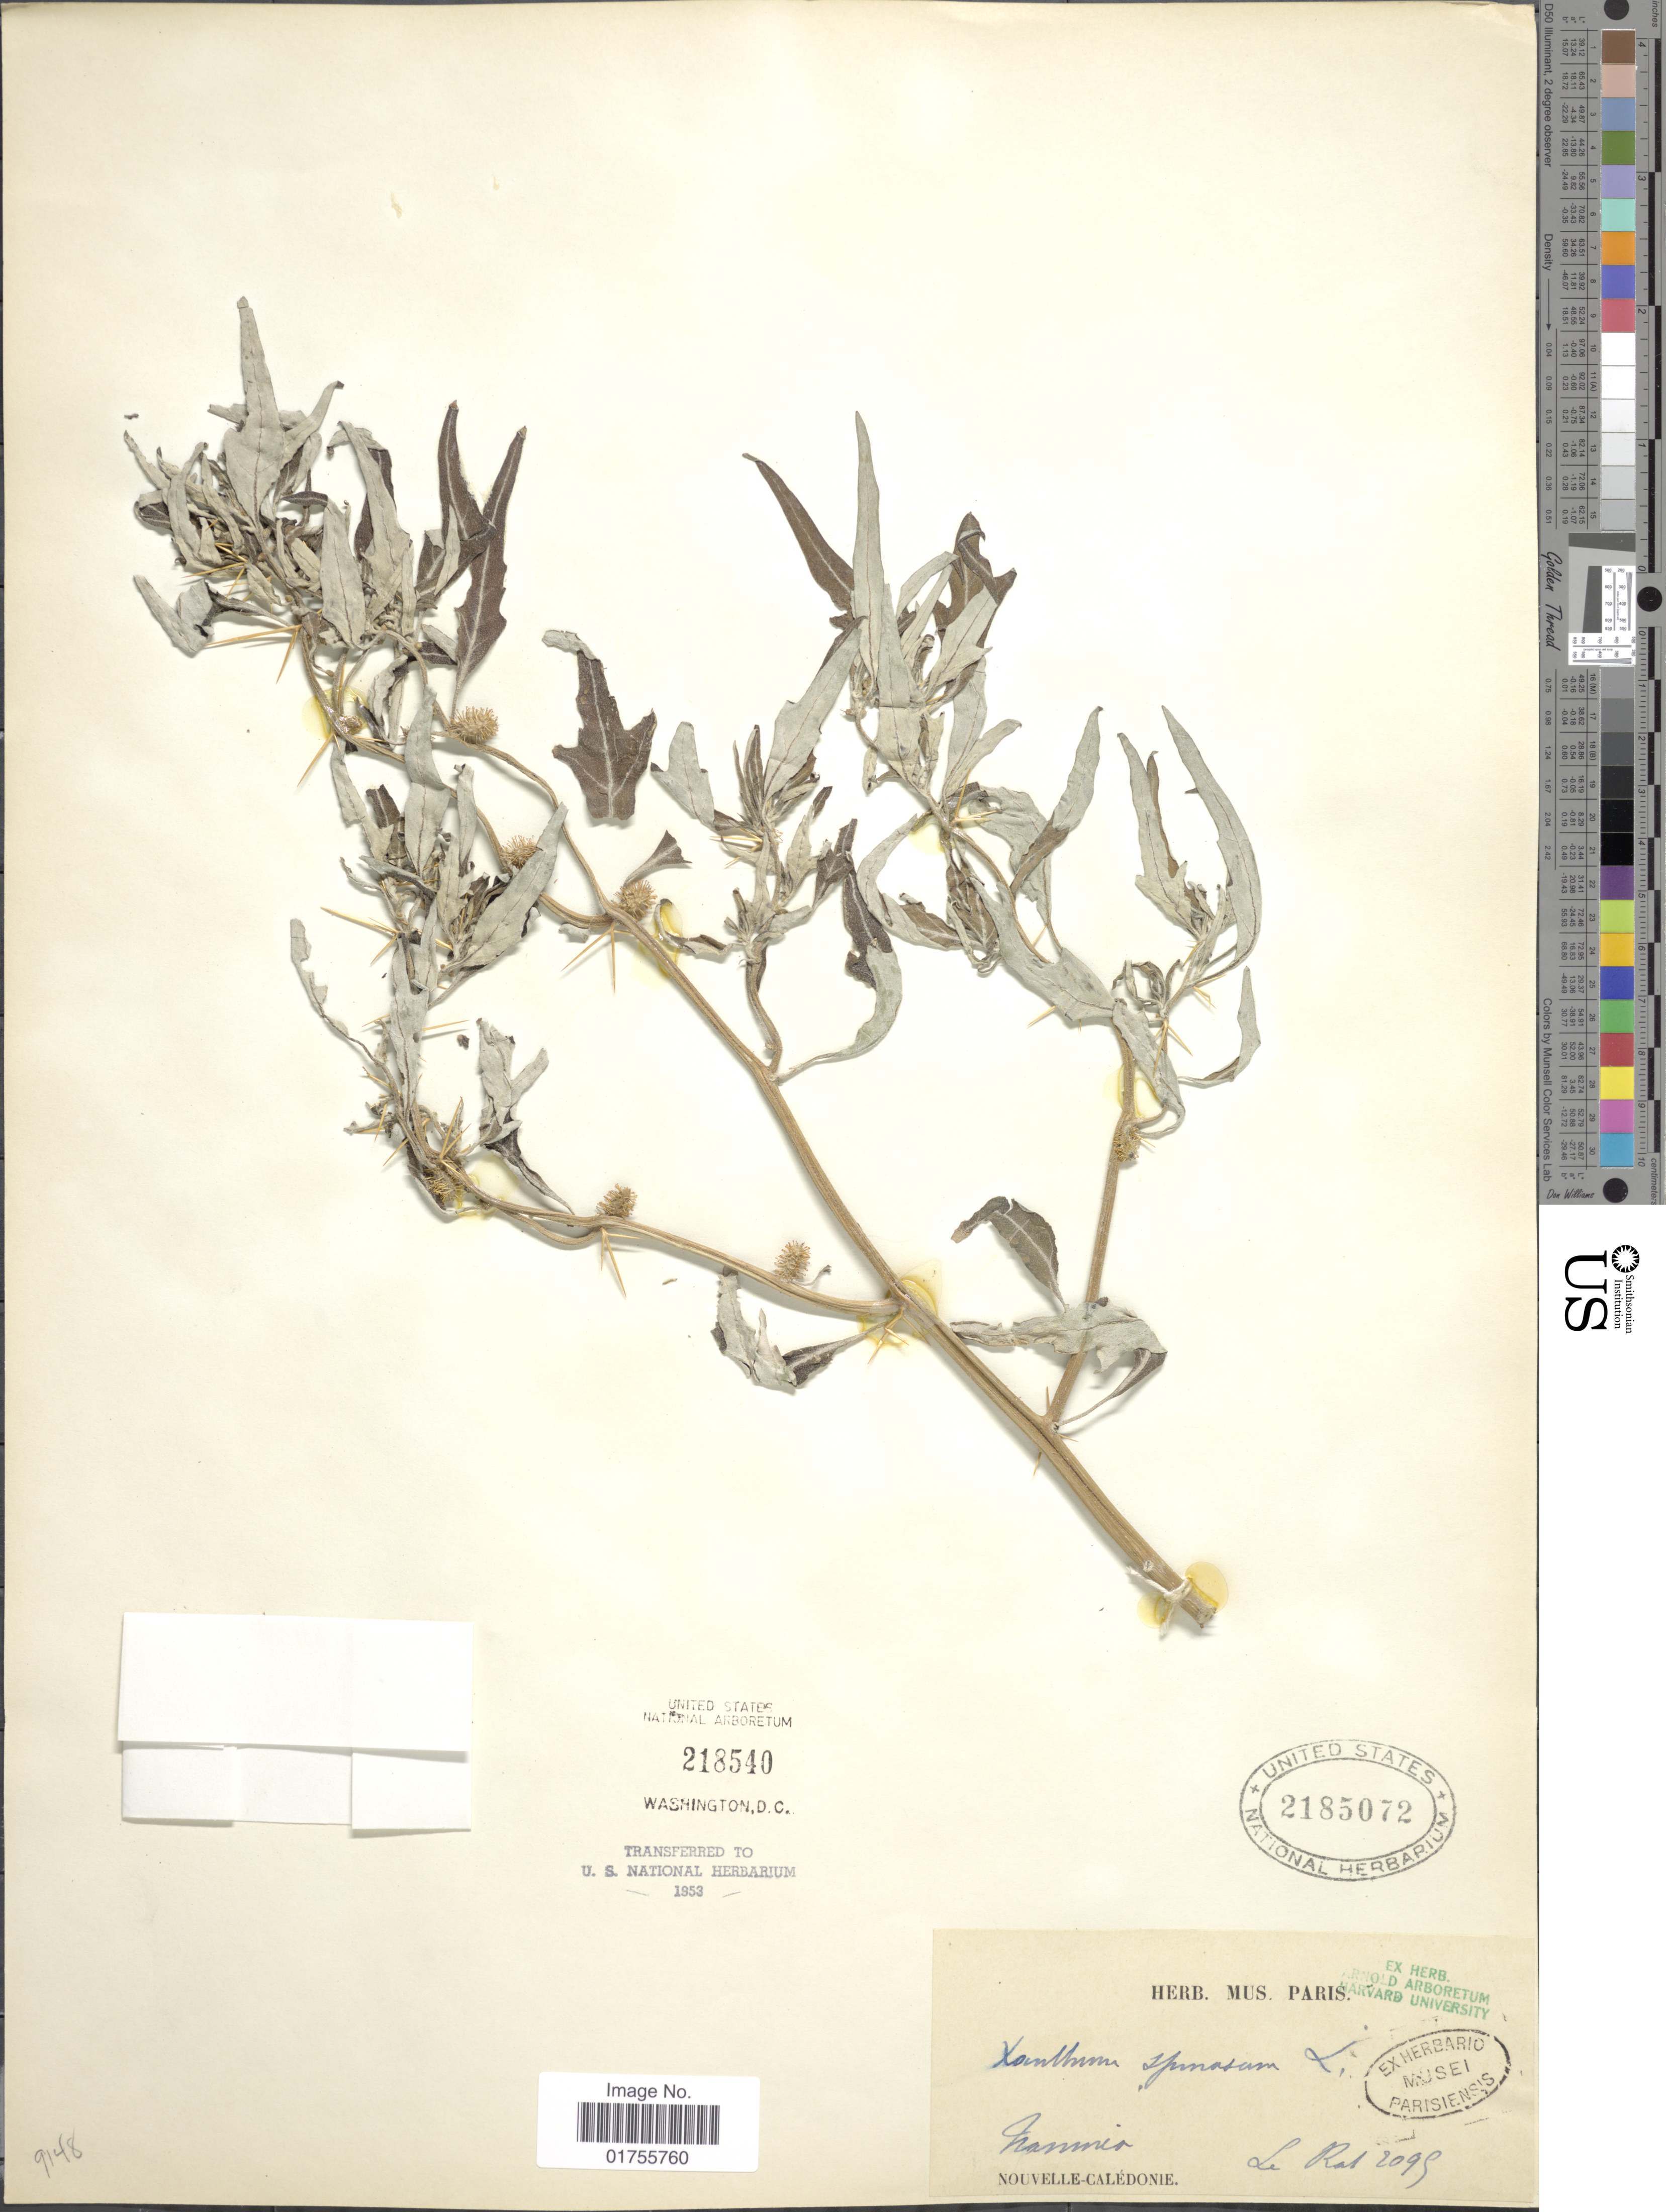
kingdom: Plantae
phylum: Tracheophyta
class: Magnoliopsida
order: Asterales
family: Asteraceae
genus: Xanthium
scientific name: Xanthium spinosum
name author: L.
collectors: -. Le Rat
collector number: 2099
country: New Caledonia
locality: Zammio [interpreted]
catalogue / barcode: US 2185072